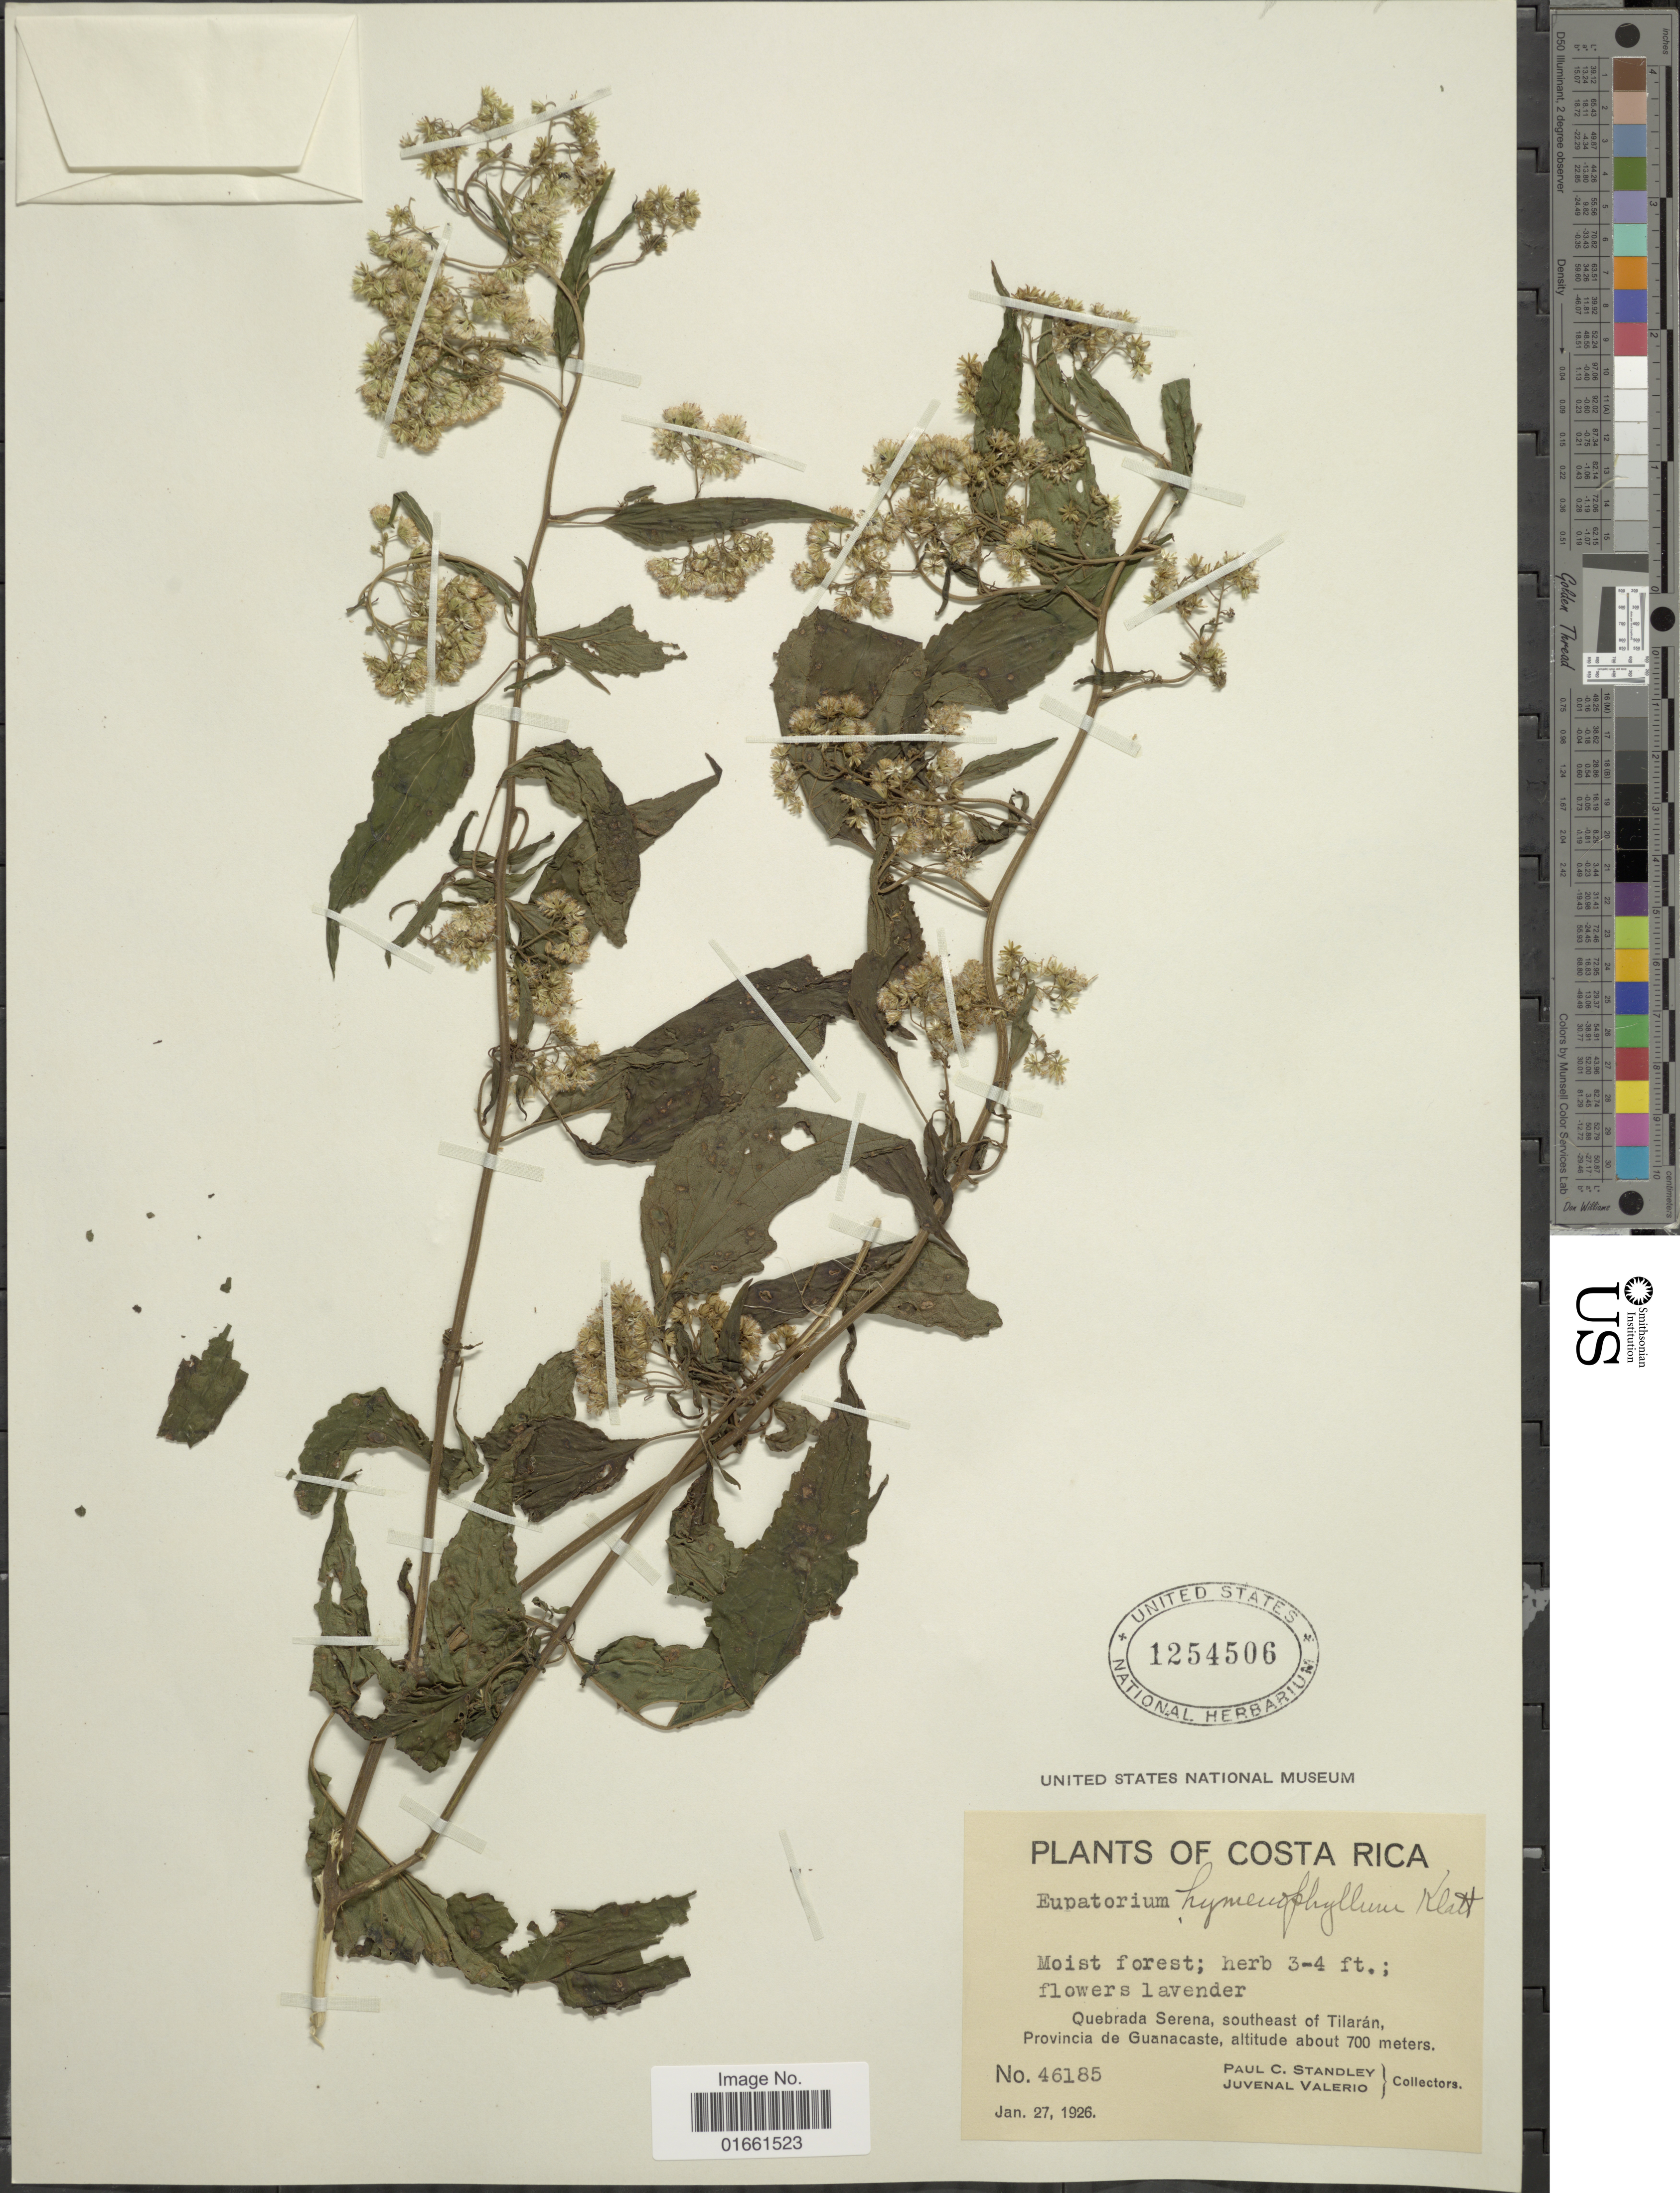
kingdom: Plantae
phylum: Tracheophyta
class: Magnoliopsida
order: Asterales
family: Asteraceae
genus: Fleischmannia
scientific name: Fleischmannia hymenophylla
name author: (Klatt) R.M. King & H. Rob.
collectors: P. C. Standley & J. Valerio R.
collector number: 46185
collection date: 1926-01-27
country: Costa Rica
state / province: Guanacaste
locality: Quebrada Serena, Southeast of Tilaran, Provincia de Guanacastle.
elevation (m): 700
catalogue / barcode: US 1254506